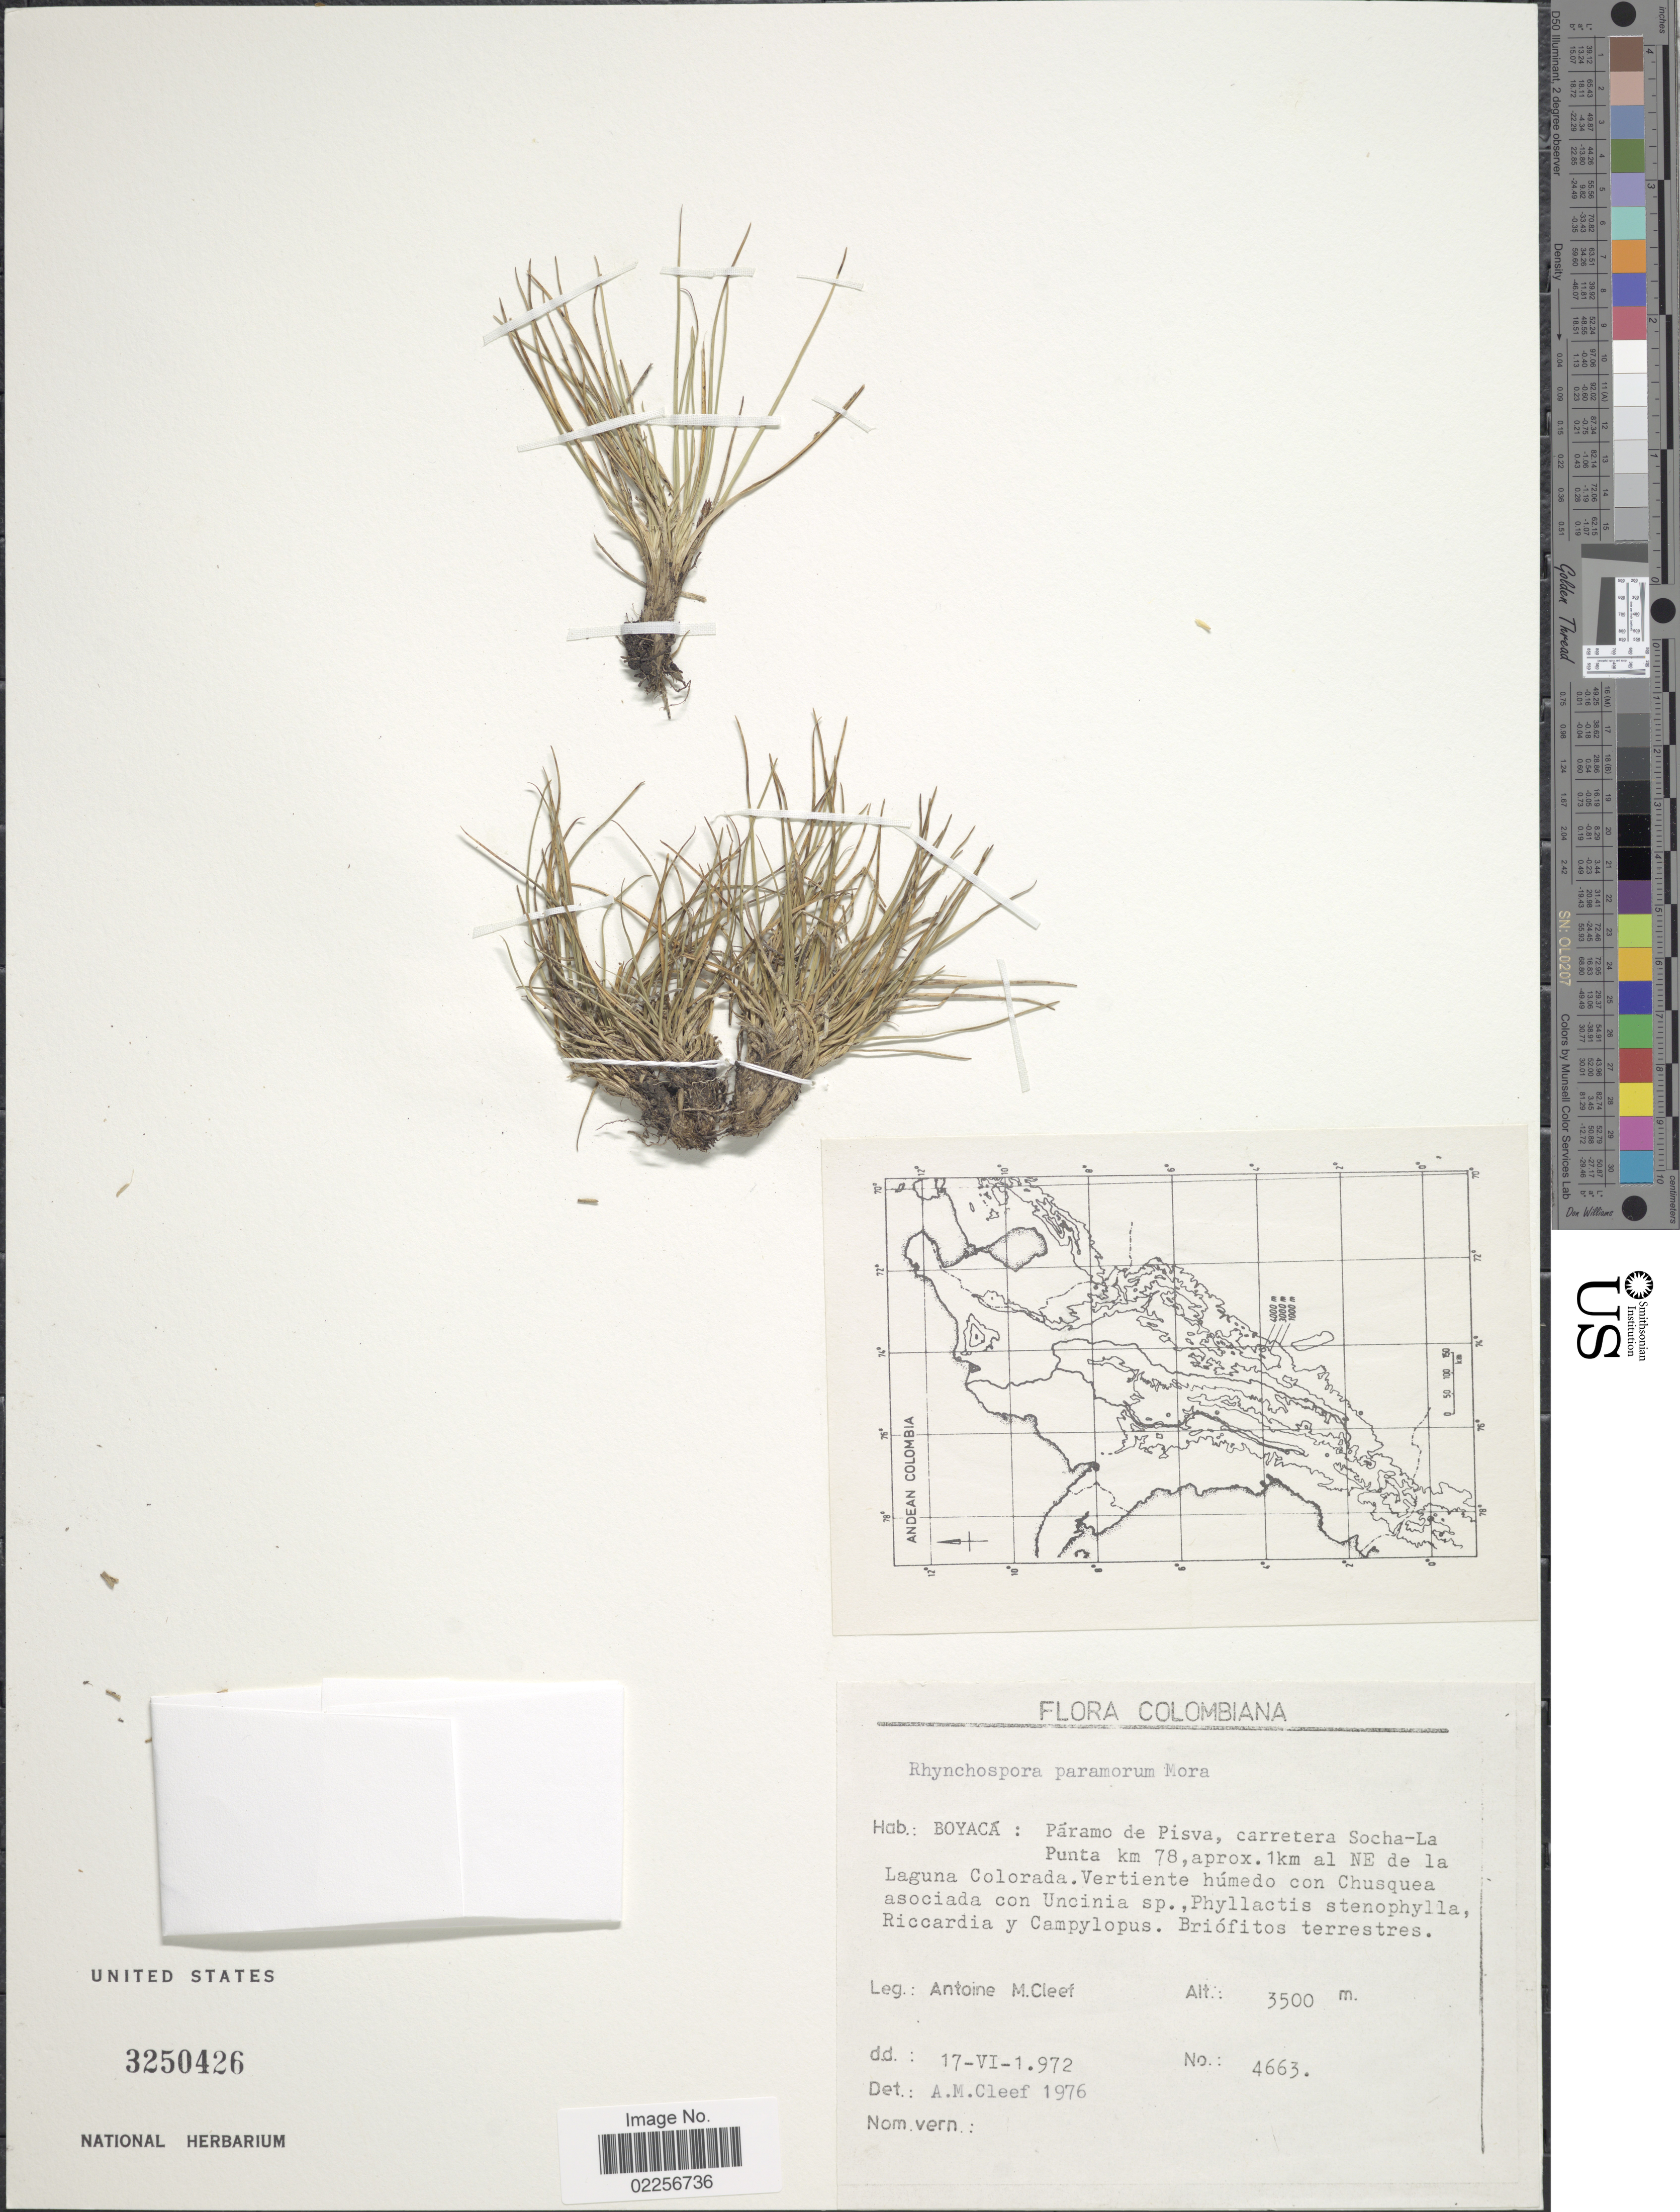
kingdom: Plantae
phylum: Tracheophyta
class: Liliopsida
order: Poales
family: Cyperaceae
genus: Rhynchospora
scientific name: Rhynchospora paramora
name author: Steyerm.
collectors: A. M. Cleef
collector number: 4663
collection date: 1972-06-17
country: Colombia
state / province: Boyacá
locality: Paramo de Pisva, carretera Socha-La Punta km 78, aprox. 1 km al NE de la Laguna Colorada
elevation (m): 3500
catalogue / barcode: US 3250426